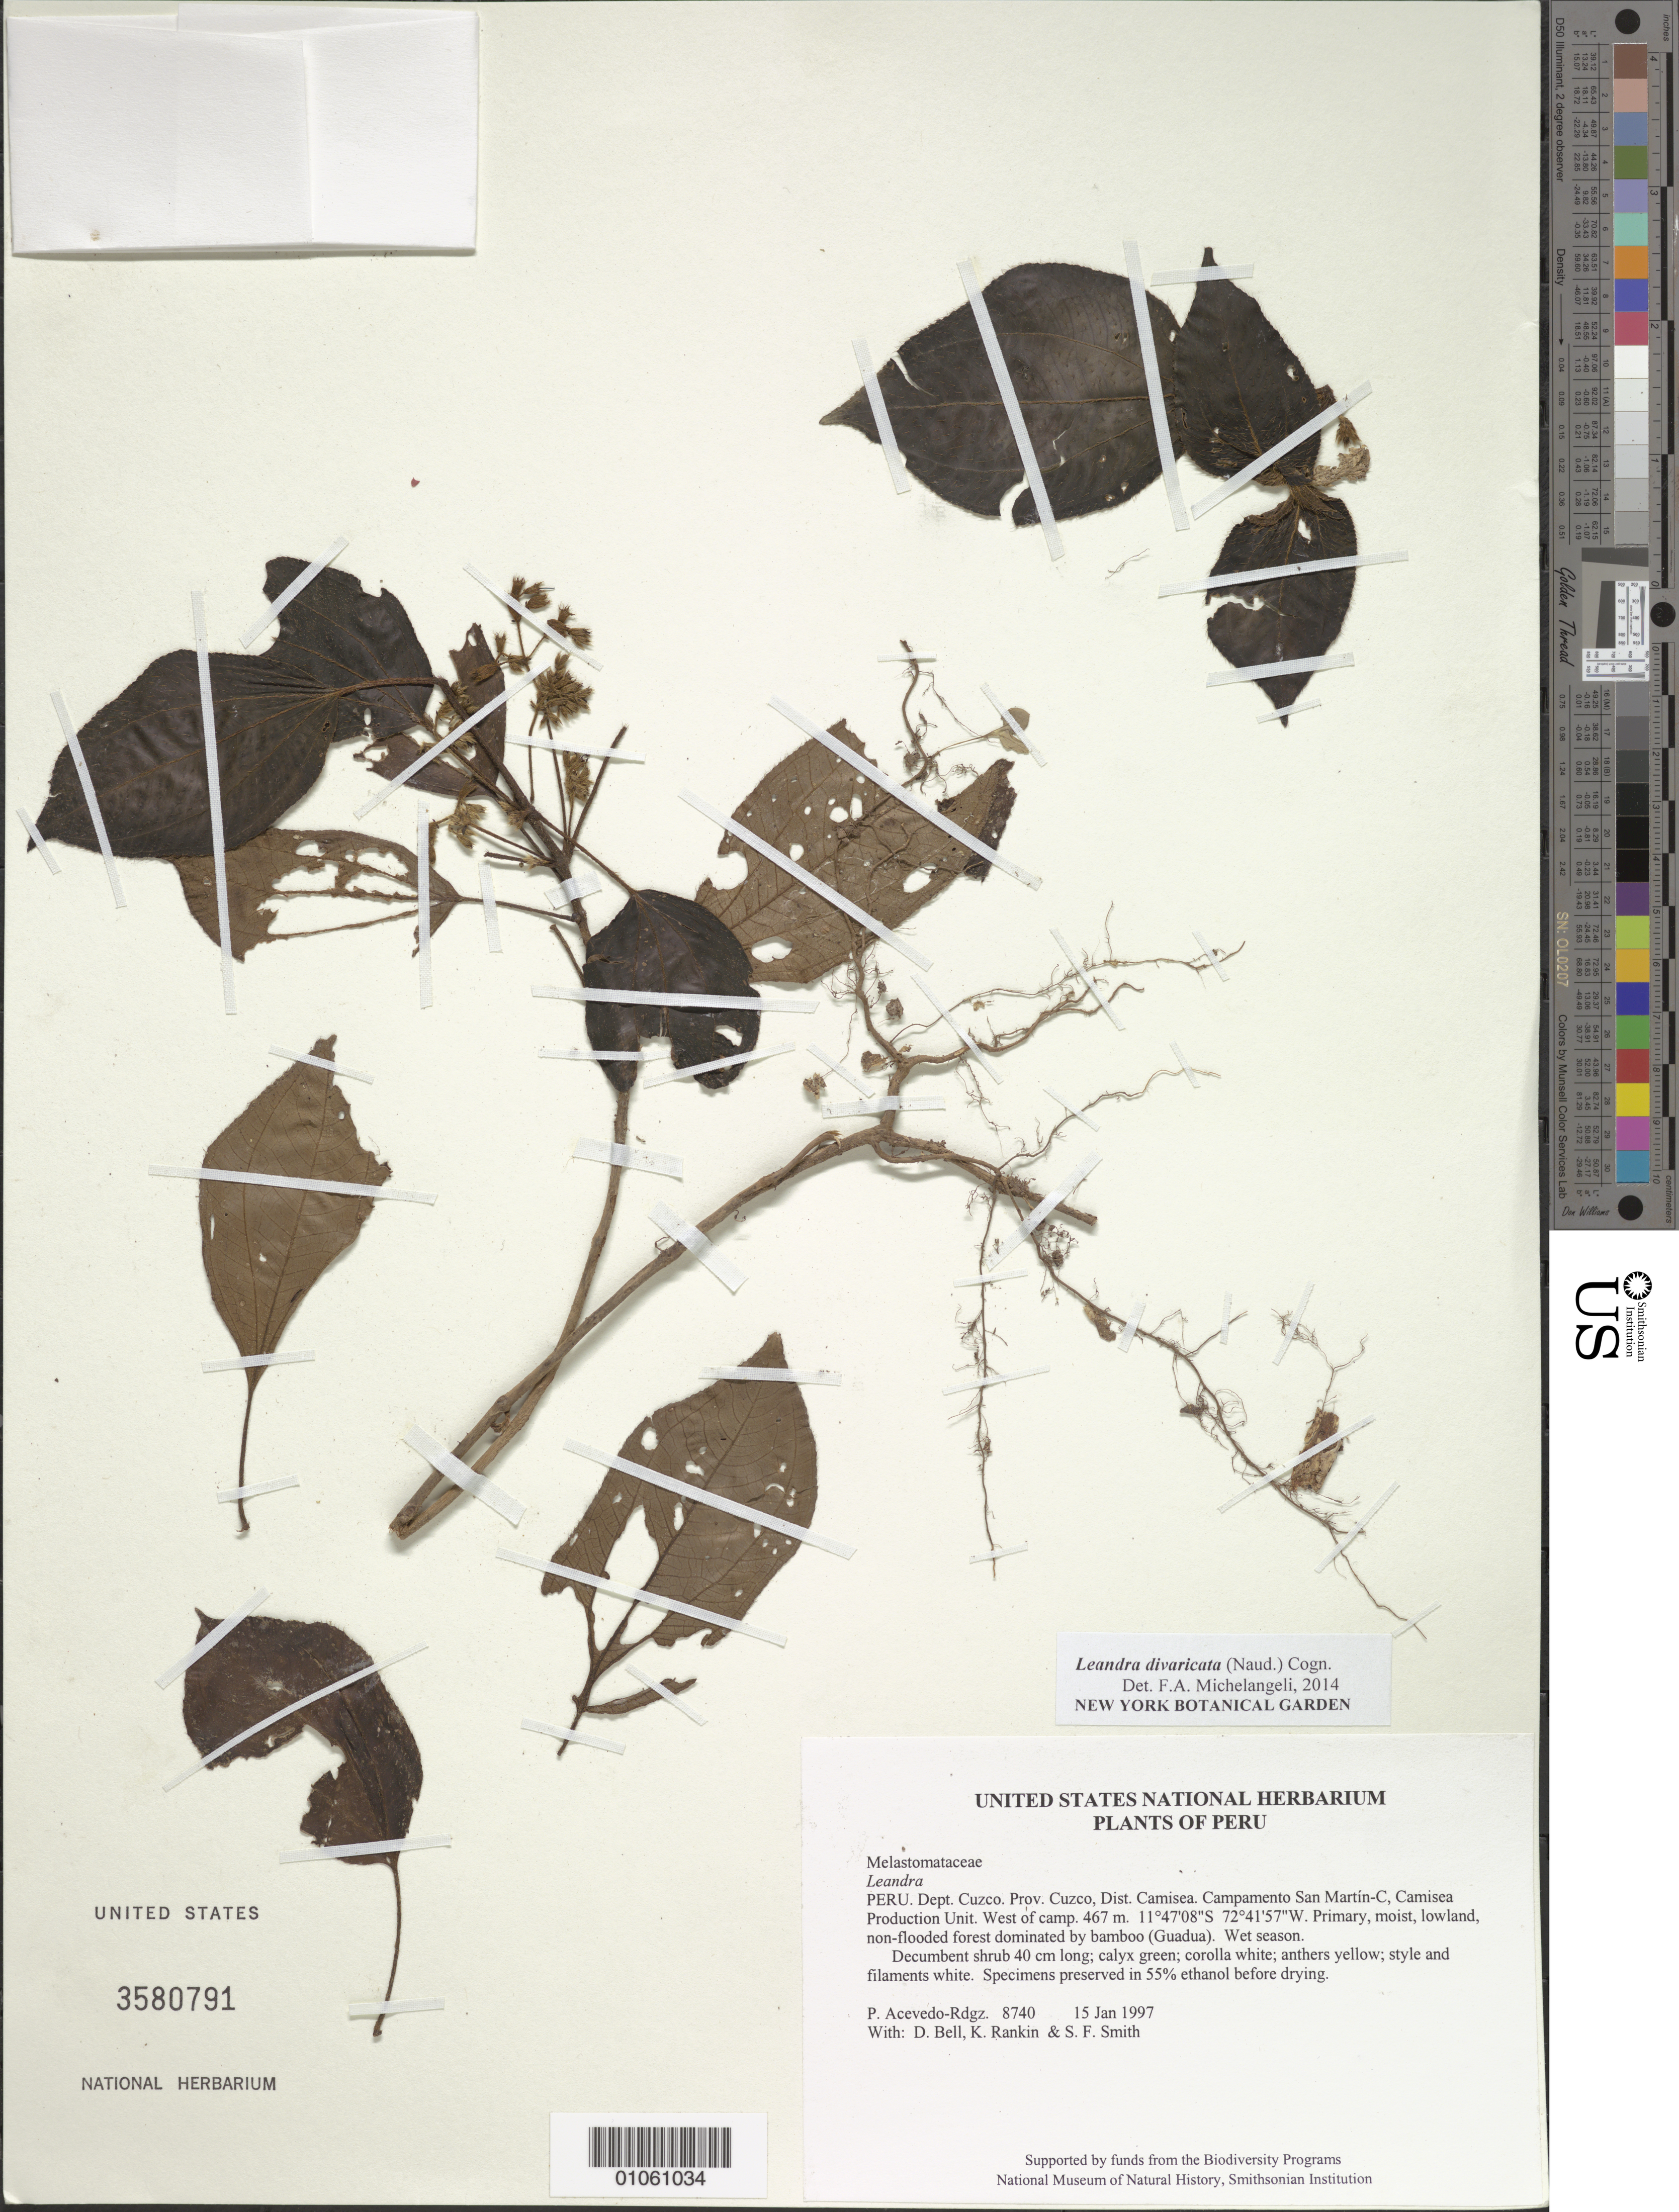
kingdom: Plantae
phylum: Tracheophyta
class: Magnoliopsida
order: Myrtales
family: Melastomataceae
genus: Leandra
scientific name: Leandra divaricata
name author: (Naudin) Cogn.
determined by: Michelangeli, F. A.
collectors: P. Acevedo-Rodr., D. A. Bell, K. B. Rankin & S.F. Smith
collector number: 8740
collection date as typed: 15 Jan 1997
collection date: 1997-01-15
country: Peru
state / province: Cusco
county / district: Cusco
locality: Distrito Camisea, Campamento San Martín-C, Camisea Production Unit. W of camp.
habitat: Primary, moist, lowland, non-flooded forest dominated by bamboo (Guadua). Wet season.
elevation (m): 467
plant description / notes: GH, MO, B, P, US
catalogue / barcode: US 3580791